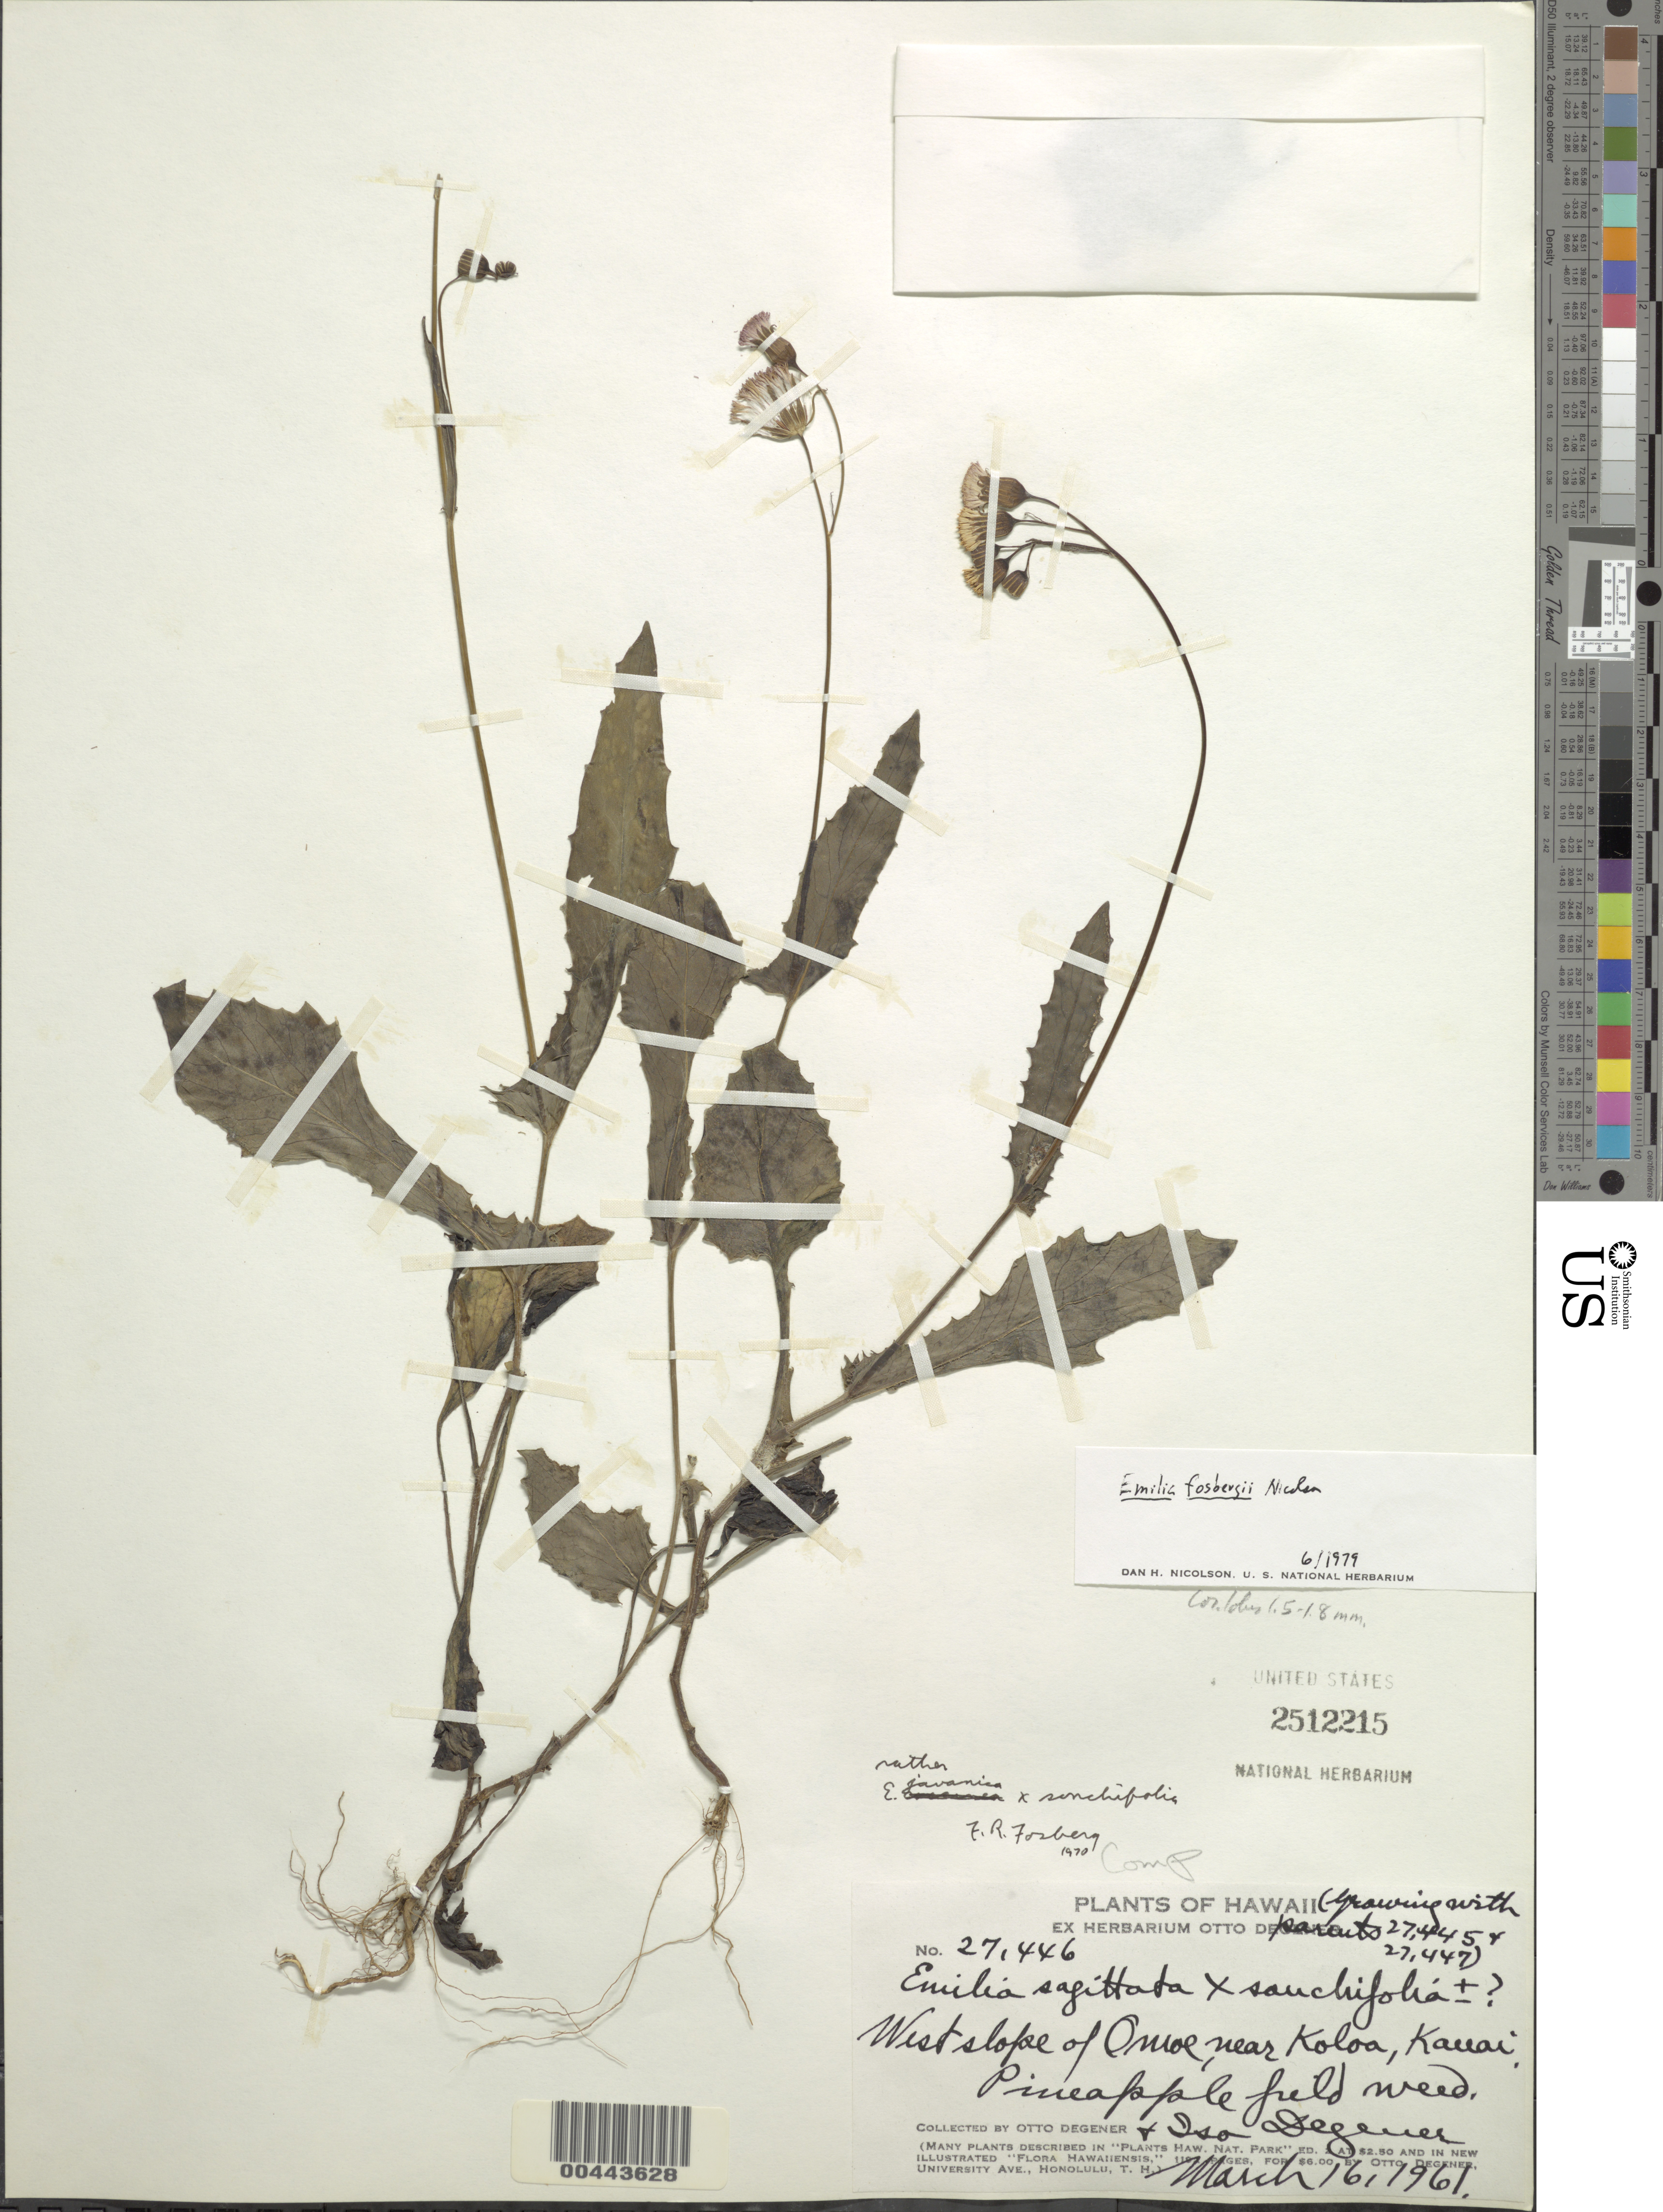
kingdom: Plantae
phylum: Tracheophyta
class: Magnoliopsida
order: Asterales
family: Asteraceae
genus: Emilia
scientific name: Emilia fosbergii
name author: Nicolson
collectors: O. Degener & I. Degener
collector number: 27446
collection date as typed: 16 Mar 1961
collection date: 1961-03-16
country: United States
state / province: Hawaii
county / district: Kauai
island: Kaua'i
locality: W slope of Omoe, near Koloa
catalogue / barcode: US 2512215